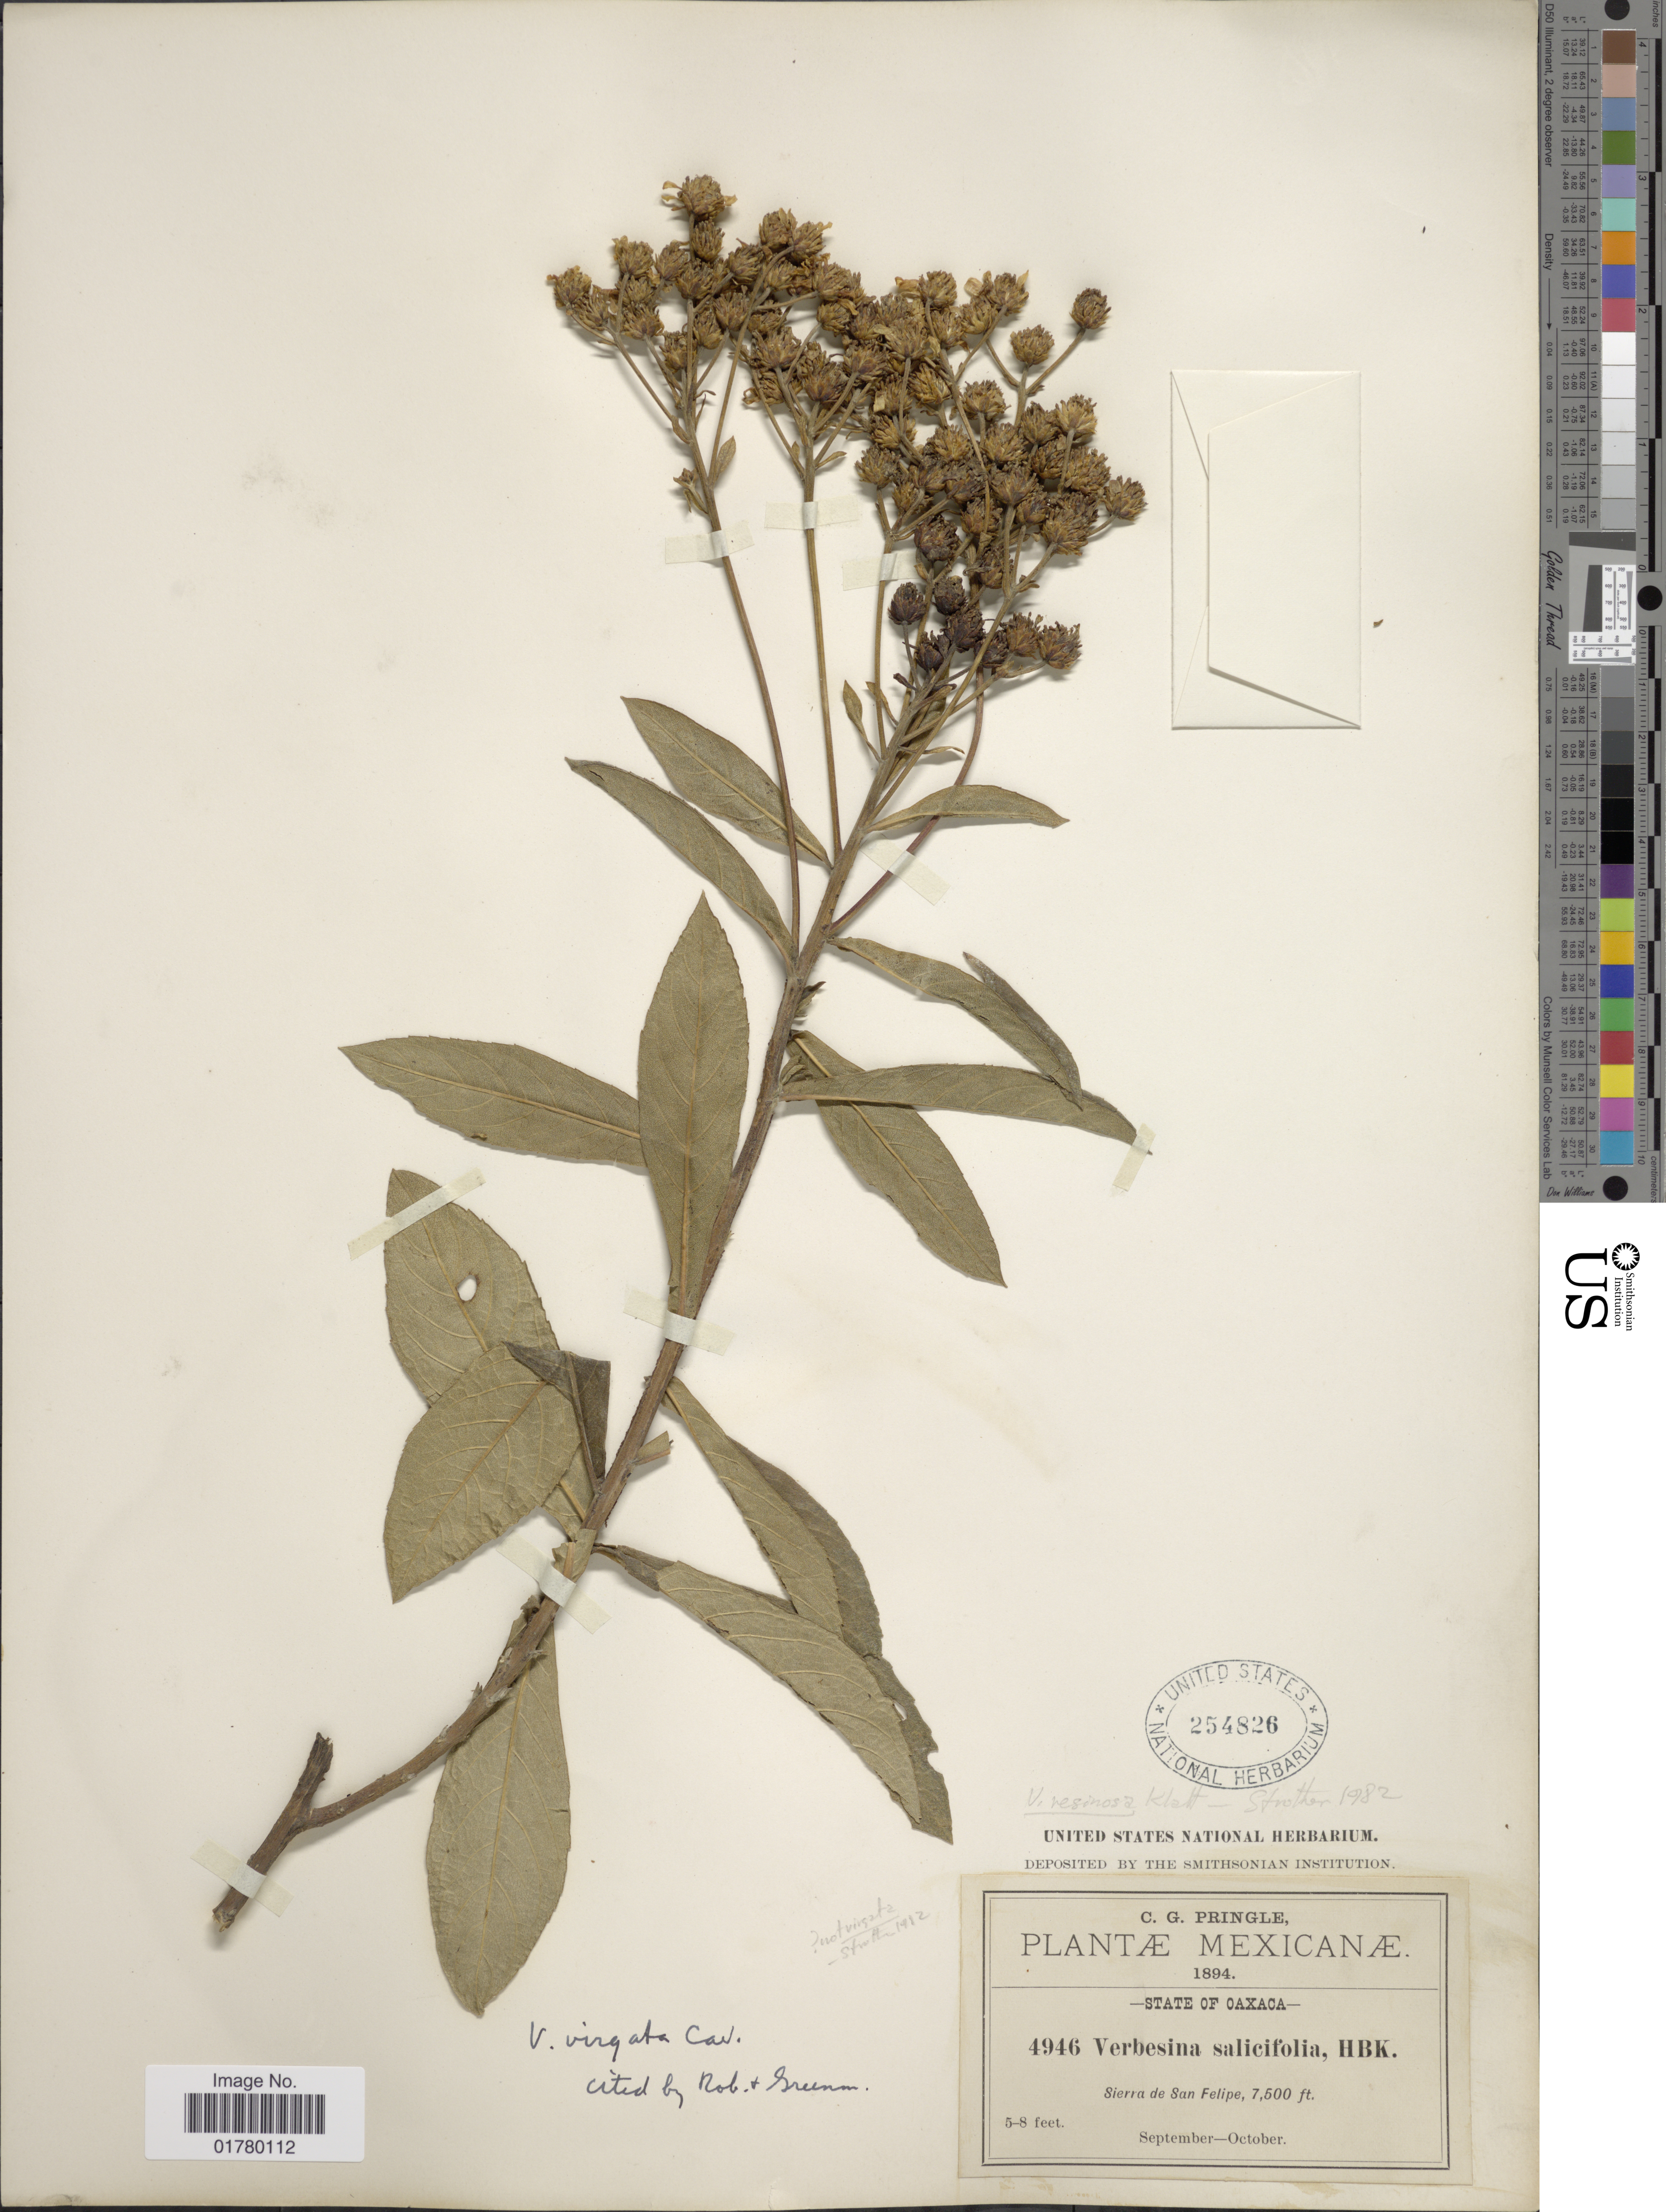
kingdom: Plantae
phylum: Tracheophyta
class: Magnoliopsida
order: Asterales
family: Asteraceae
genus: Verbesina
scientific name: Verbesina resinosa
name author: Klatt & Strother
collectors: C. G. Pringle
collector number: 4946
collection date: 1894-09/1894-10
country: Mexico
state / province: Oaxaca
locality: Sierra de San Felipe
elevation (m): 2286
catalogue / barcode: US 254826